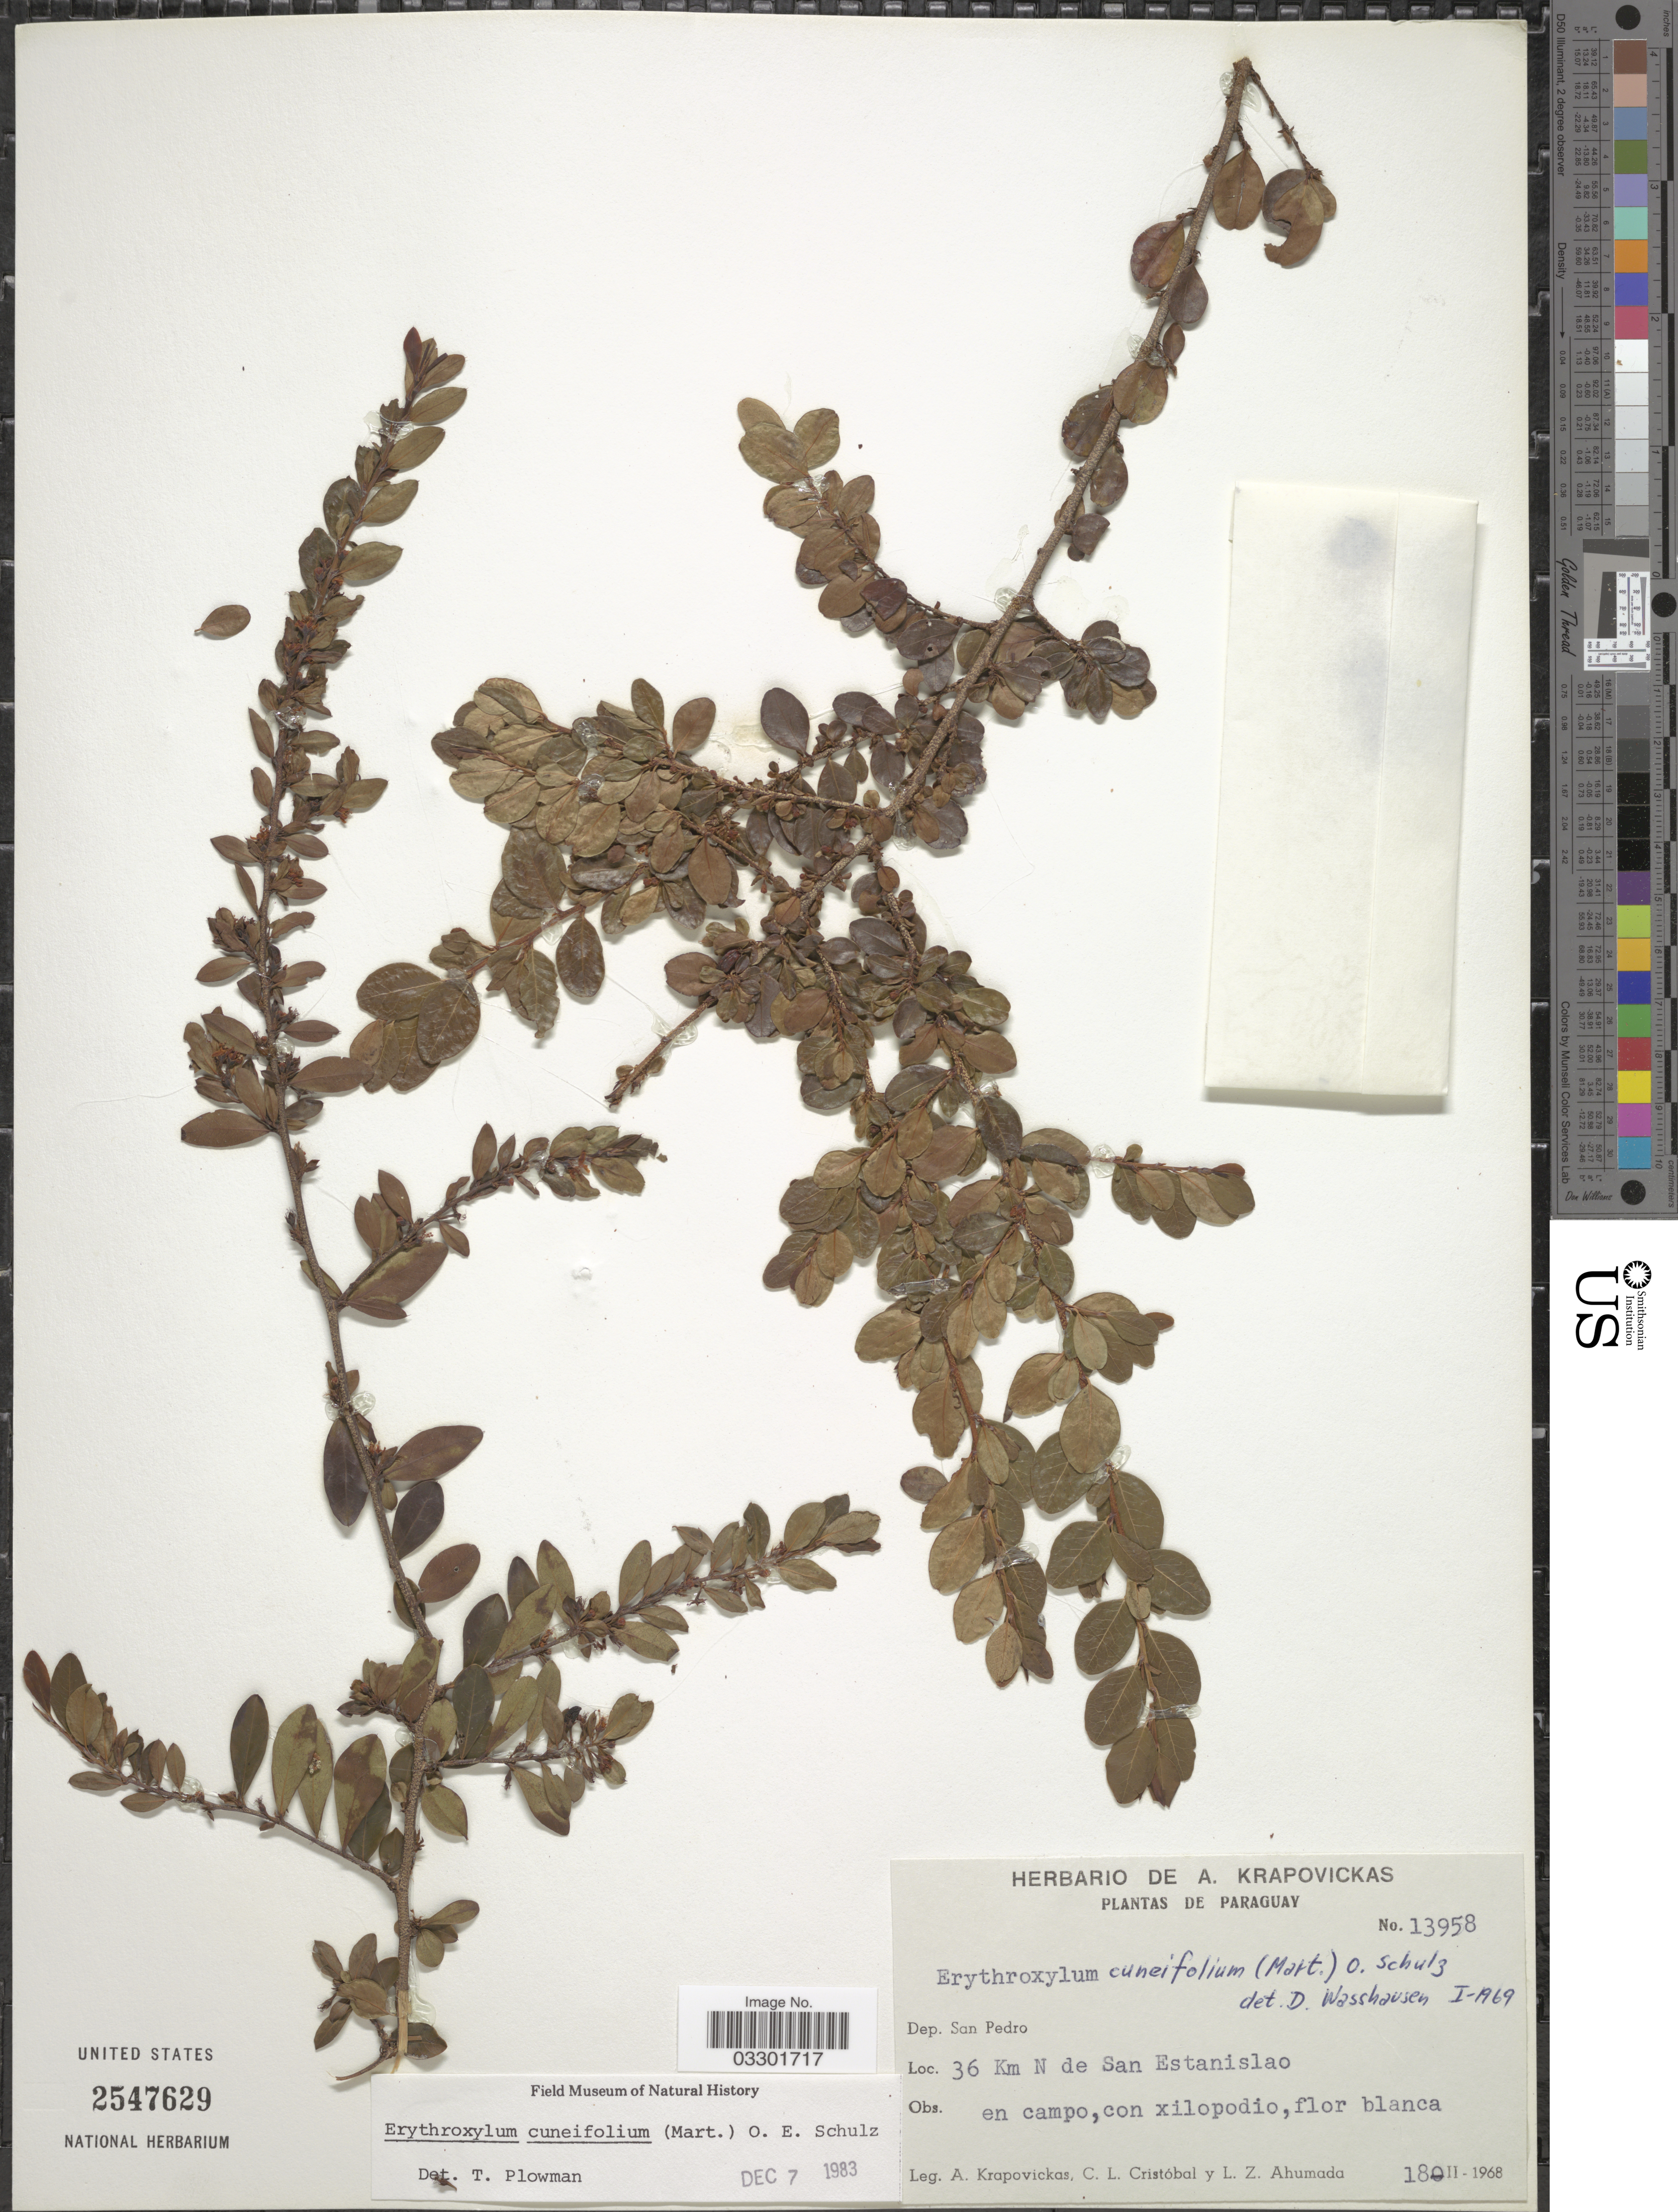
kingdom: Plantae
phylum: Tracheophyta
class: Magnoliopsida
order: Malpighiales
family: Erythroxylaceae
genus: Erythroxylum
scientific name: Erythroxylum cuneifolium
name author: (Mart.) O.E. Schulz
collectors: A. Krapovickas, C. L. Cristóbal & L. Ahumada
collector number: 13958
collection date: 1968-02-18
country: Paraguay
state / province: San Pedro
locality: Dep. San Pedro. 36 Km N de San Estanislao.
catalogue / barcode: US 2547629